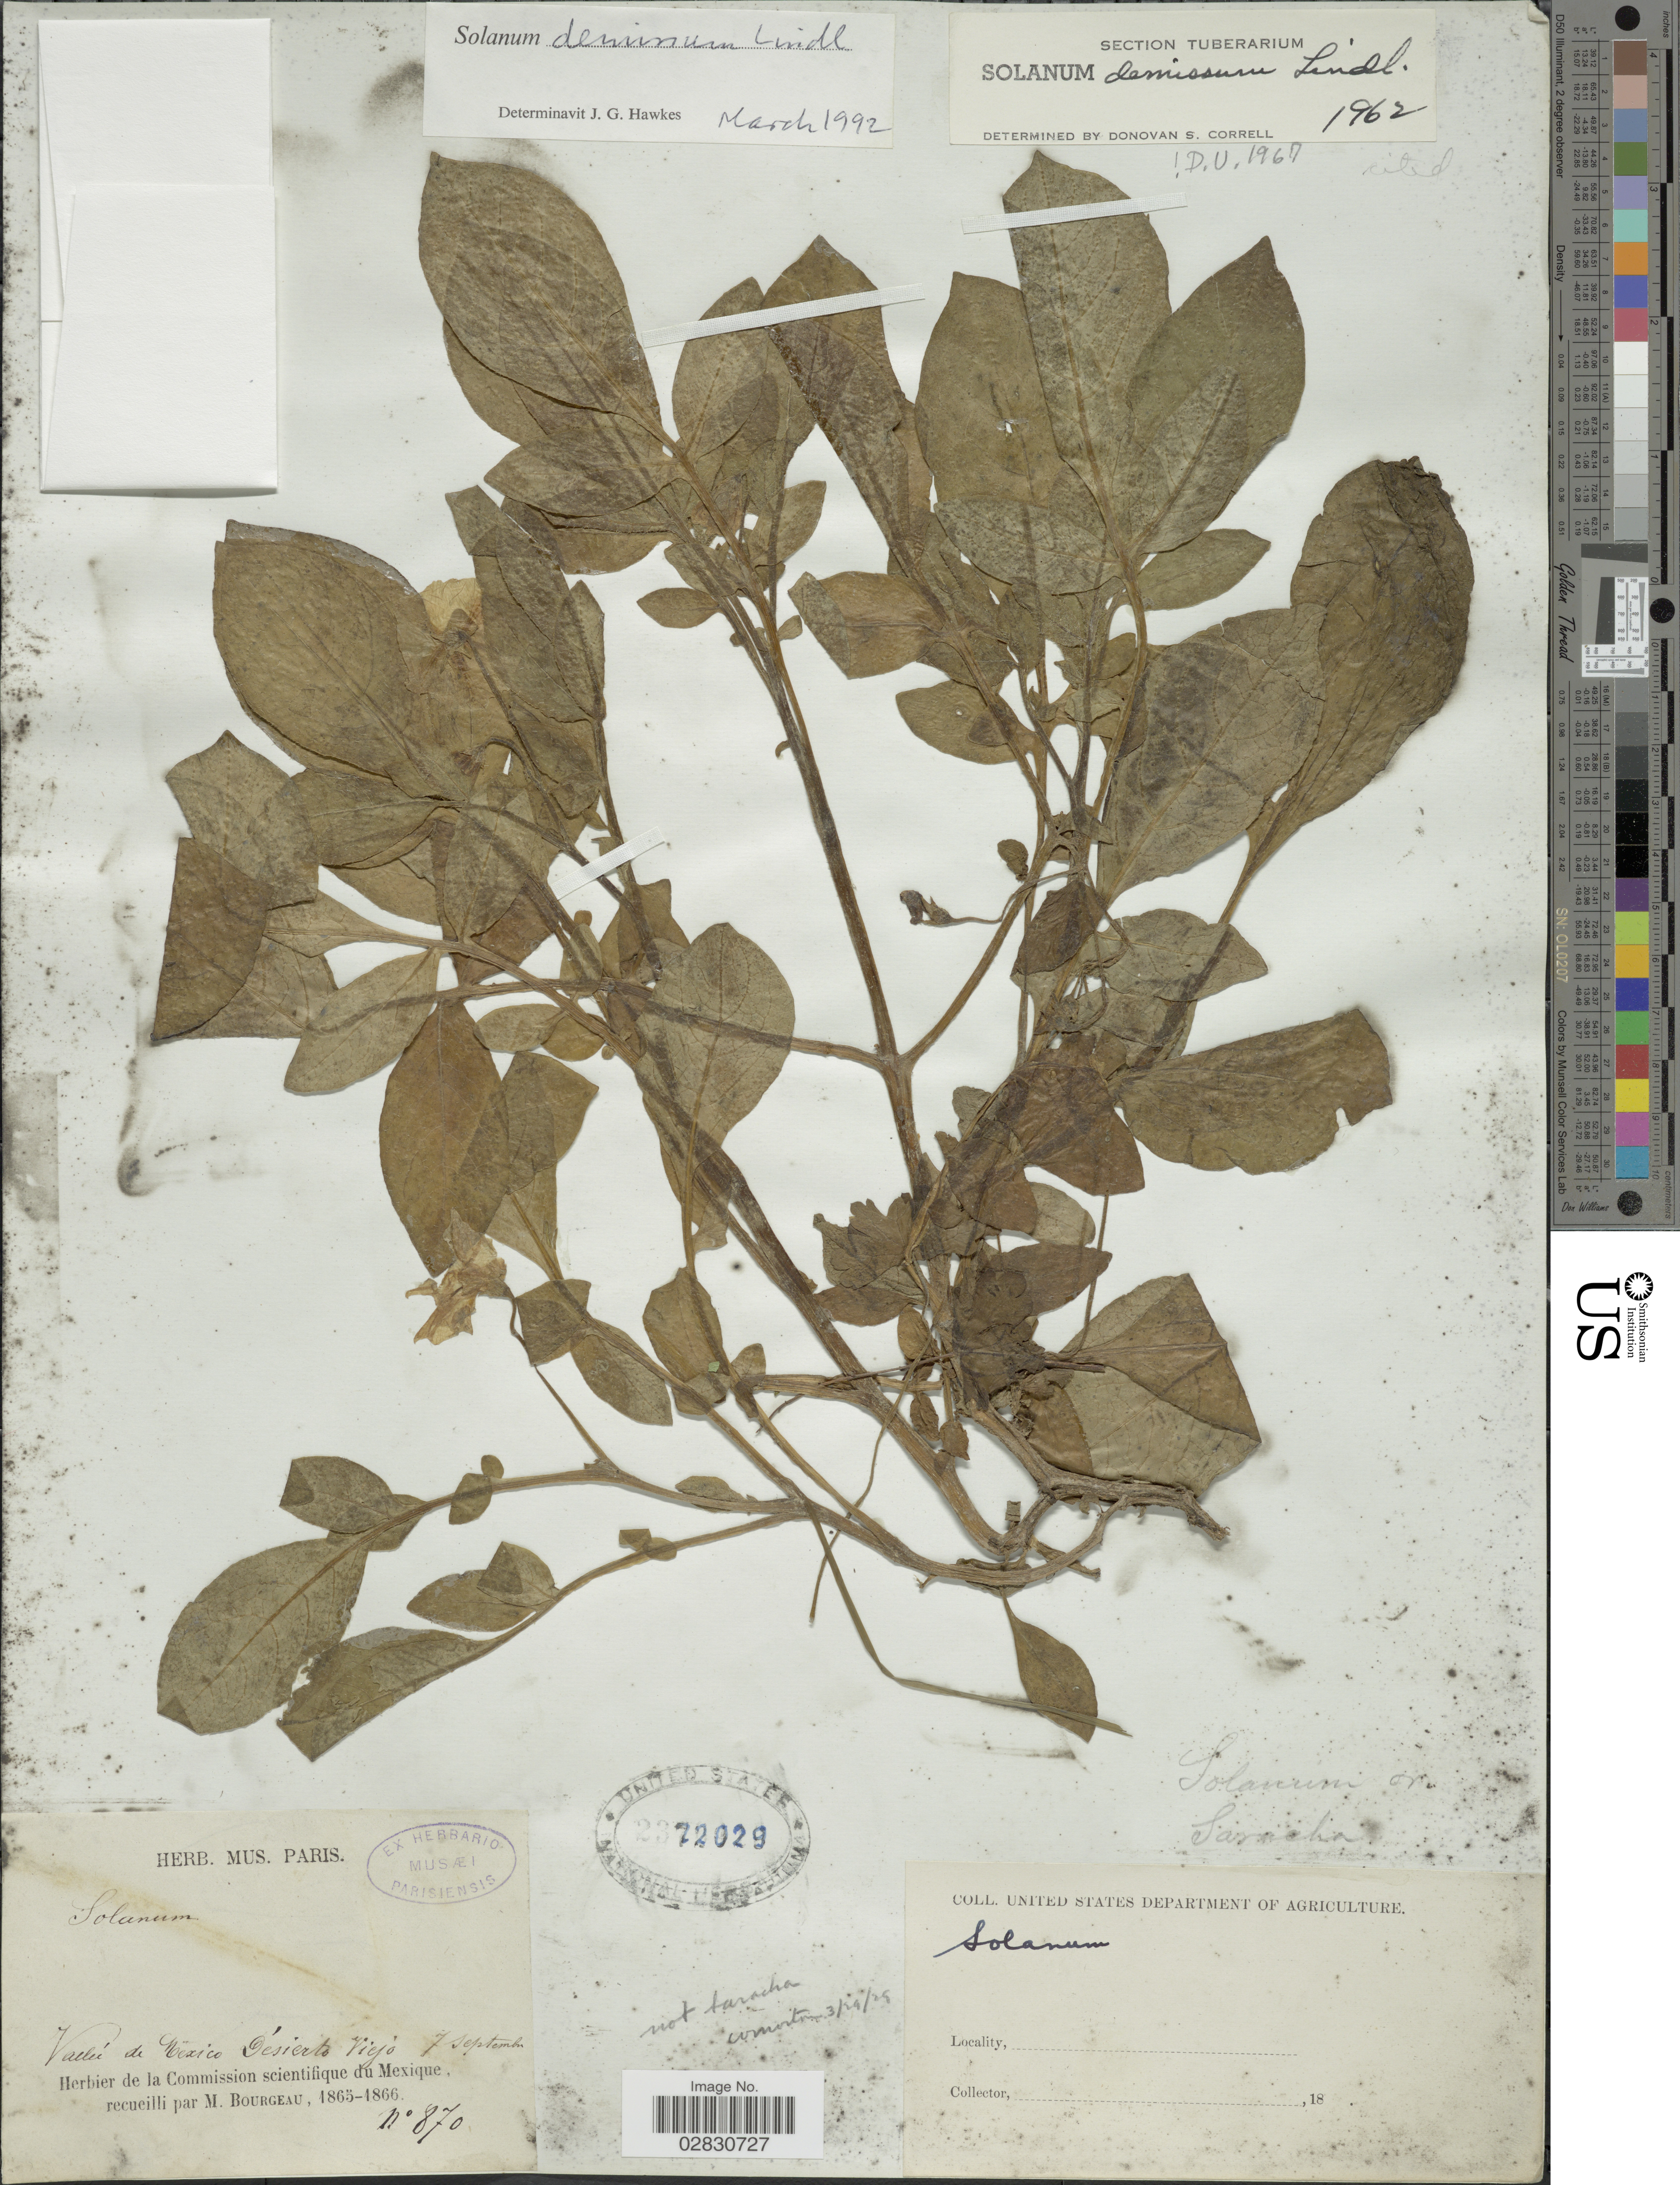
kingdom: Plantae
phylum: Tracheophyta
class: Magnoliopsida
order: Solanales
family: Solanaceae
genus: Solanum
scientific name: Solanum demissum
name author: Lindl.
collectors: M. Bourgeau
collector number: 870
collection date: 1865-09-07/1866-09-07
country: Mexico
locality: Valleé de Mexico, Désierto Viejo.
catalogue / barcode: US 2372029